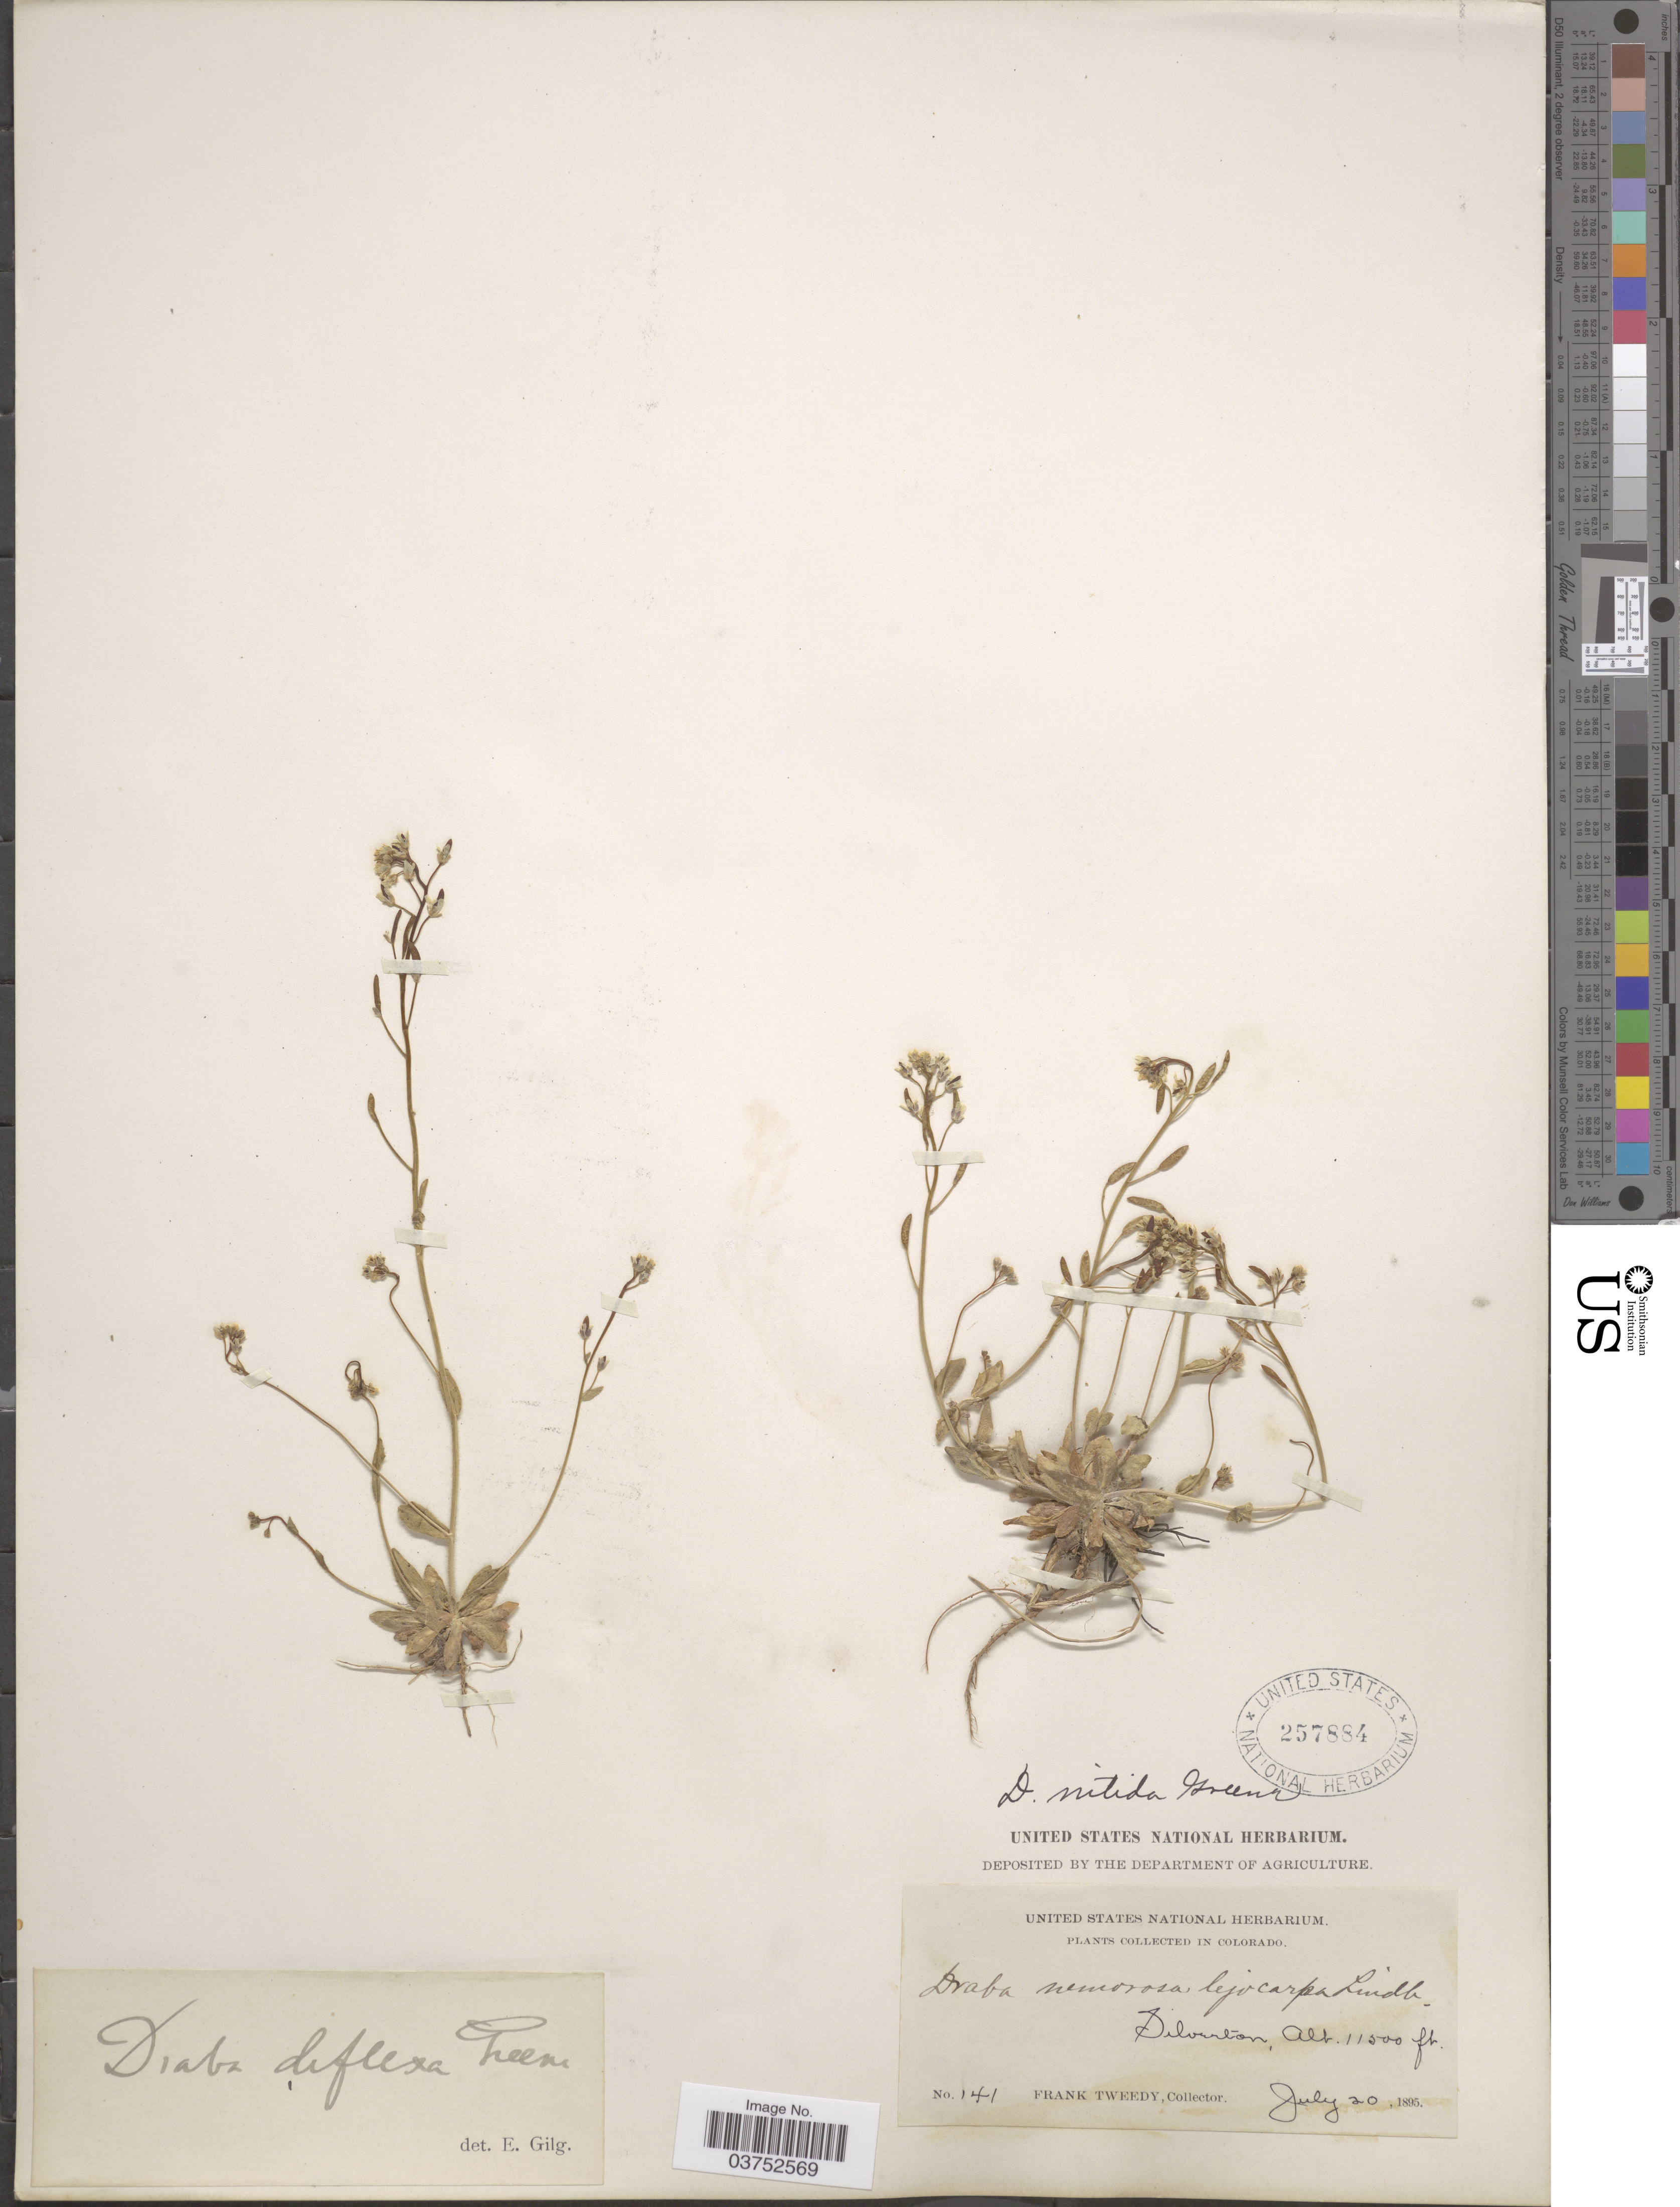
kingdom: Plantae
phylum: Tracheophyta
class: Magnoliopsida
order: Brassicales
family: Brassicaceae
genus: Draba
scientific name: Draba stenoloba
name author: Ledeb.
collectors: F. Tweedy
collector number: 141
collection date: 1895-07-20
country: United States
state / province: Colorado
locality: Silverton.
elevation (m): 3505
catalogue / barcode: US 257884